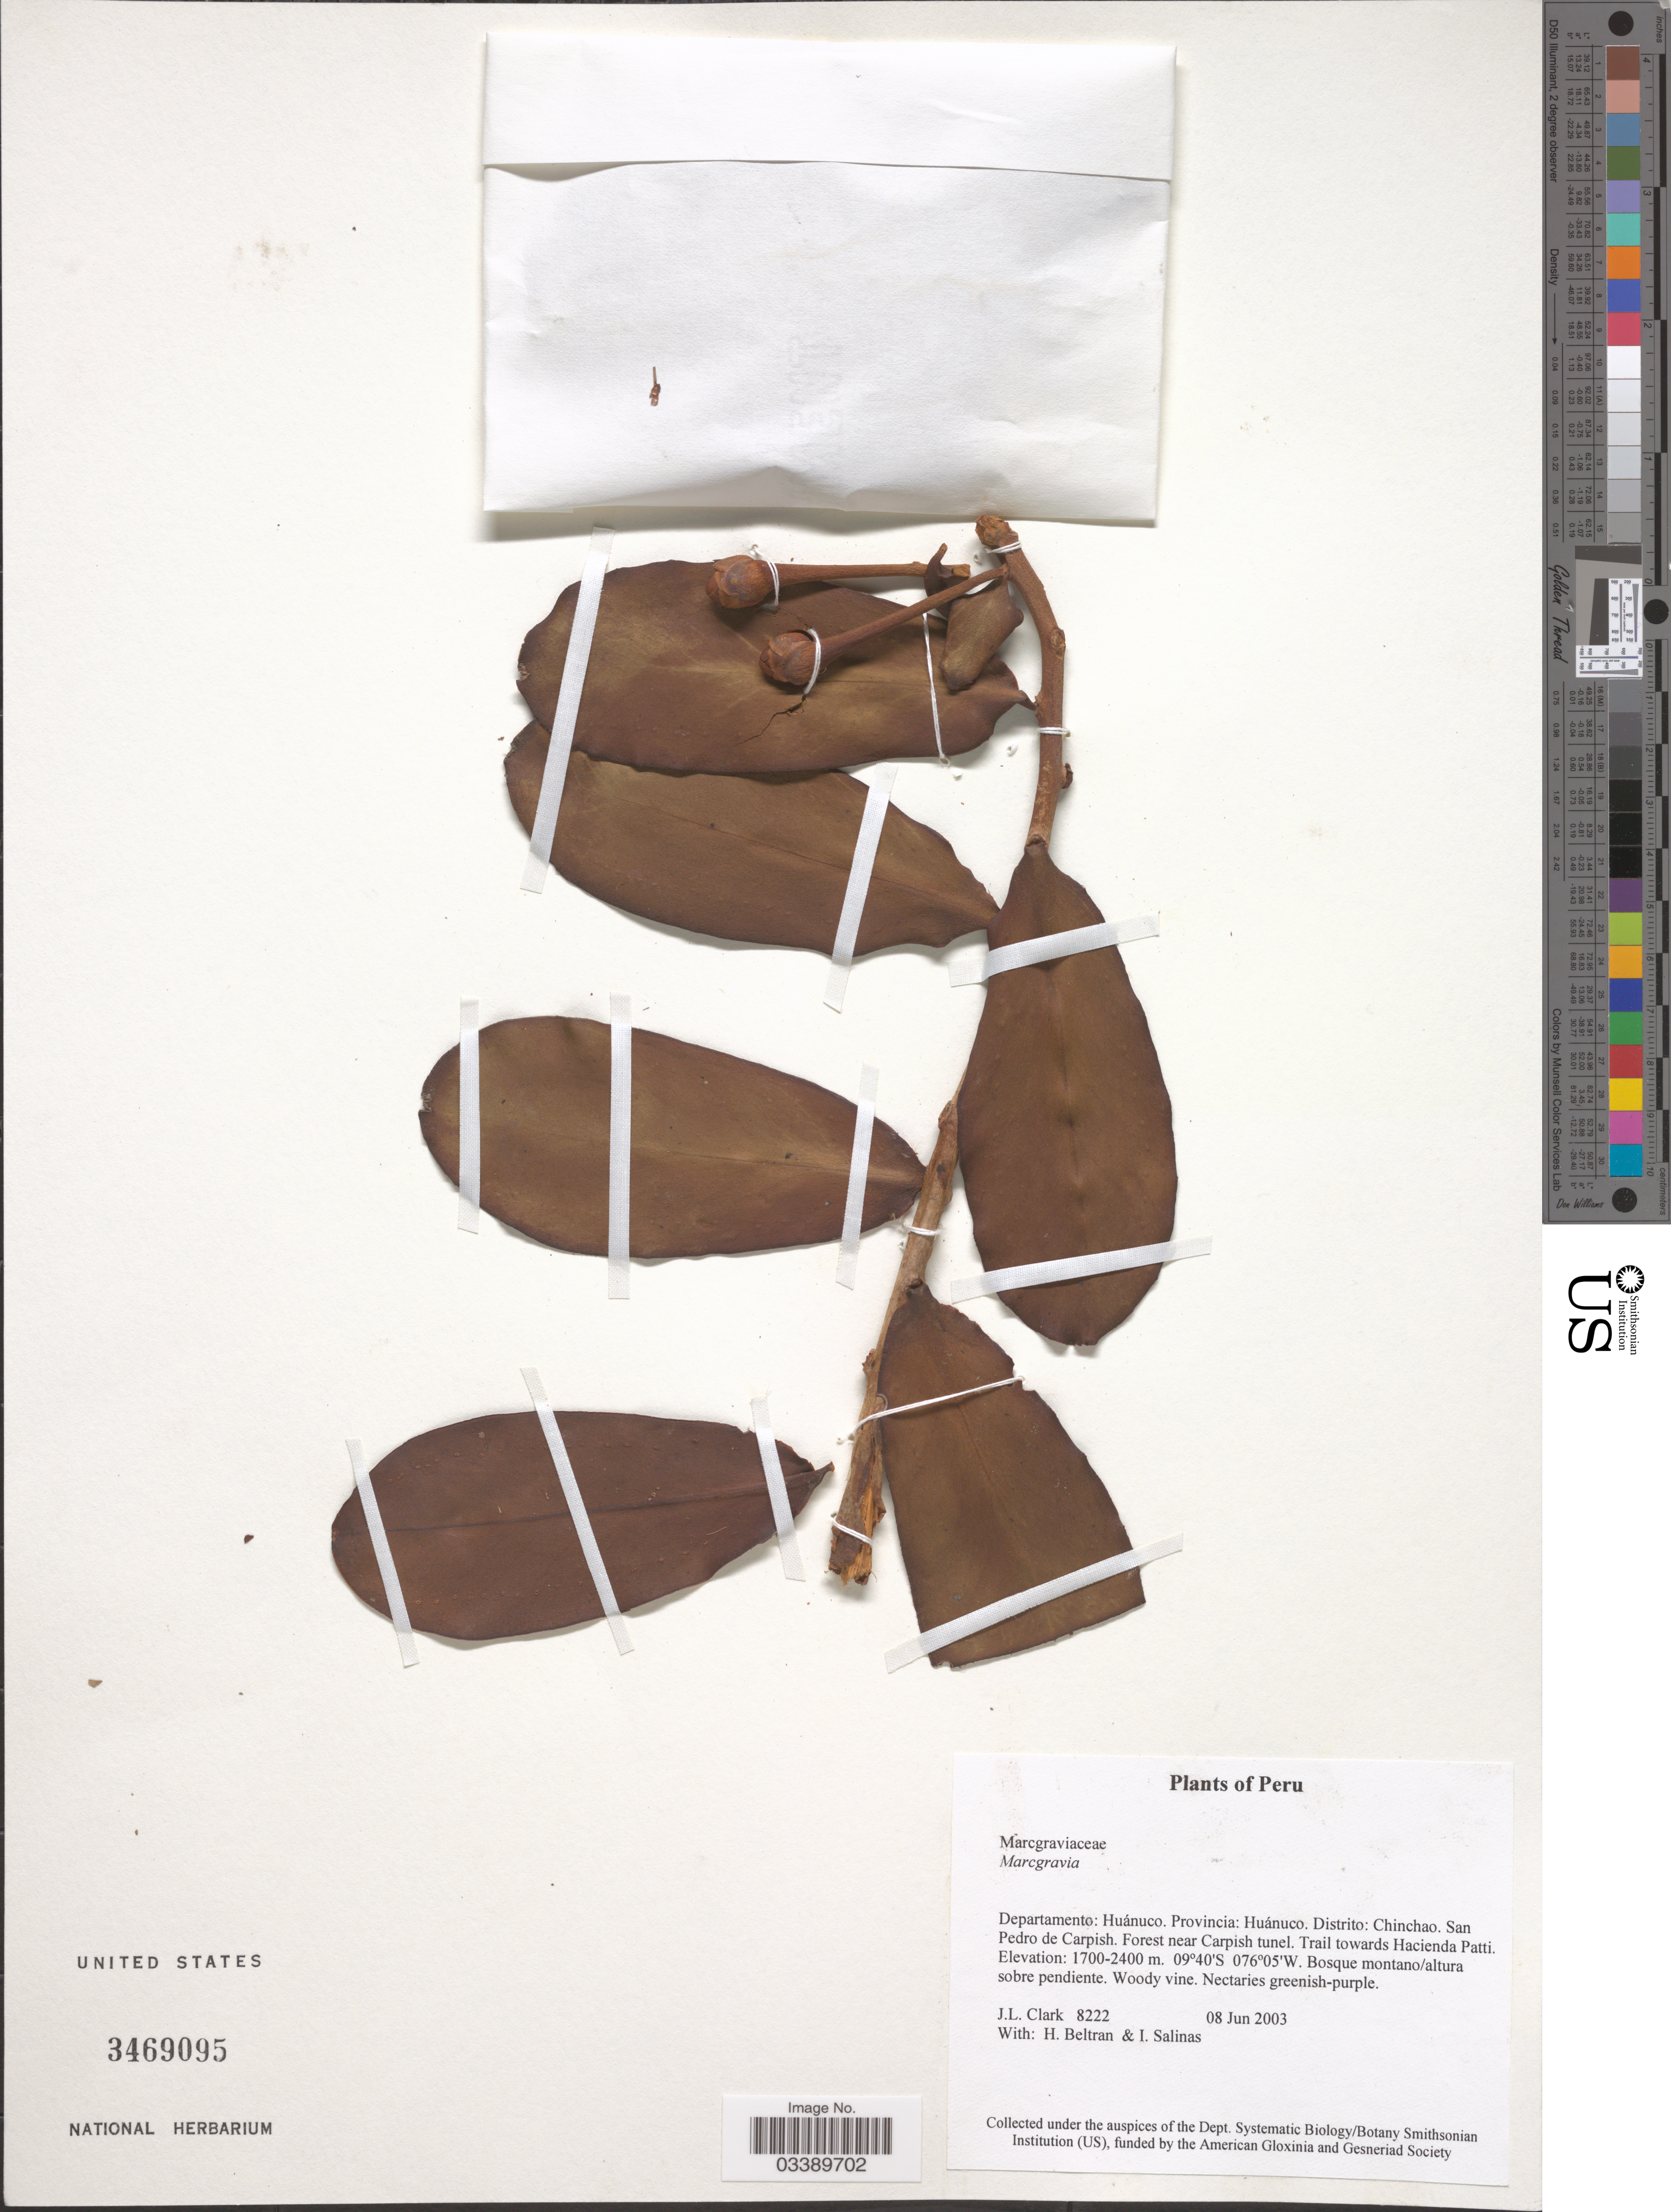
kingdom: Plantae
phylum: Tracheophyta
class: Magnoliopsida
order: Ericales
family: Marcgraviaceae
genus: Marcgravia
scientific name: Marcgravia sp.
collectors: J. L. Clark, H. Beltran & I. Salinas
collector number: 8222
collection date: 2003-06-08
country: Peru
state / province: Huánuco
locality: Departamento: Huánuco. Provincia: Huánuco. Distrito: Chinchao. San Pedro de Carpish. Forest near Carpish tunel. Trail towards Hacienda Patti.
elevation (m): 1700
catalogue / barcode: US 3469095